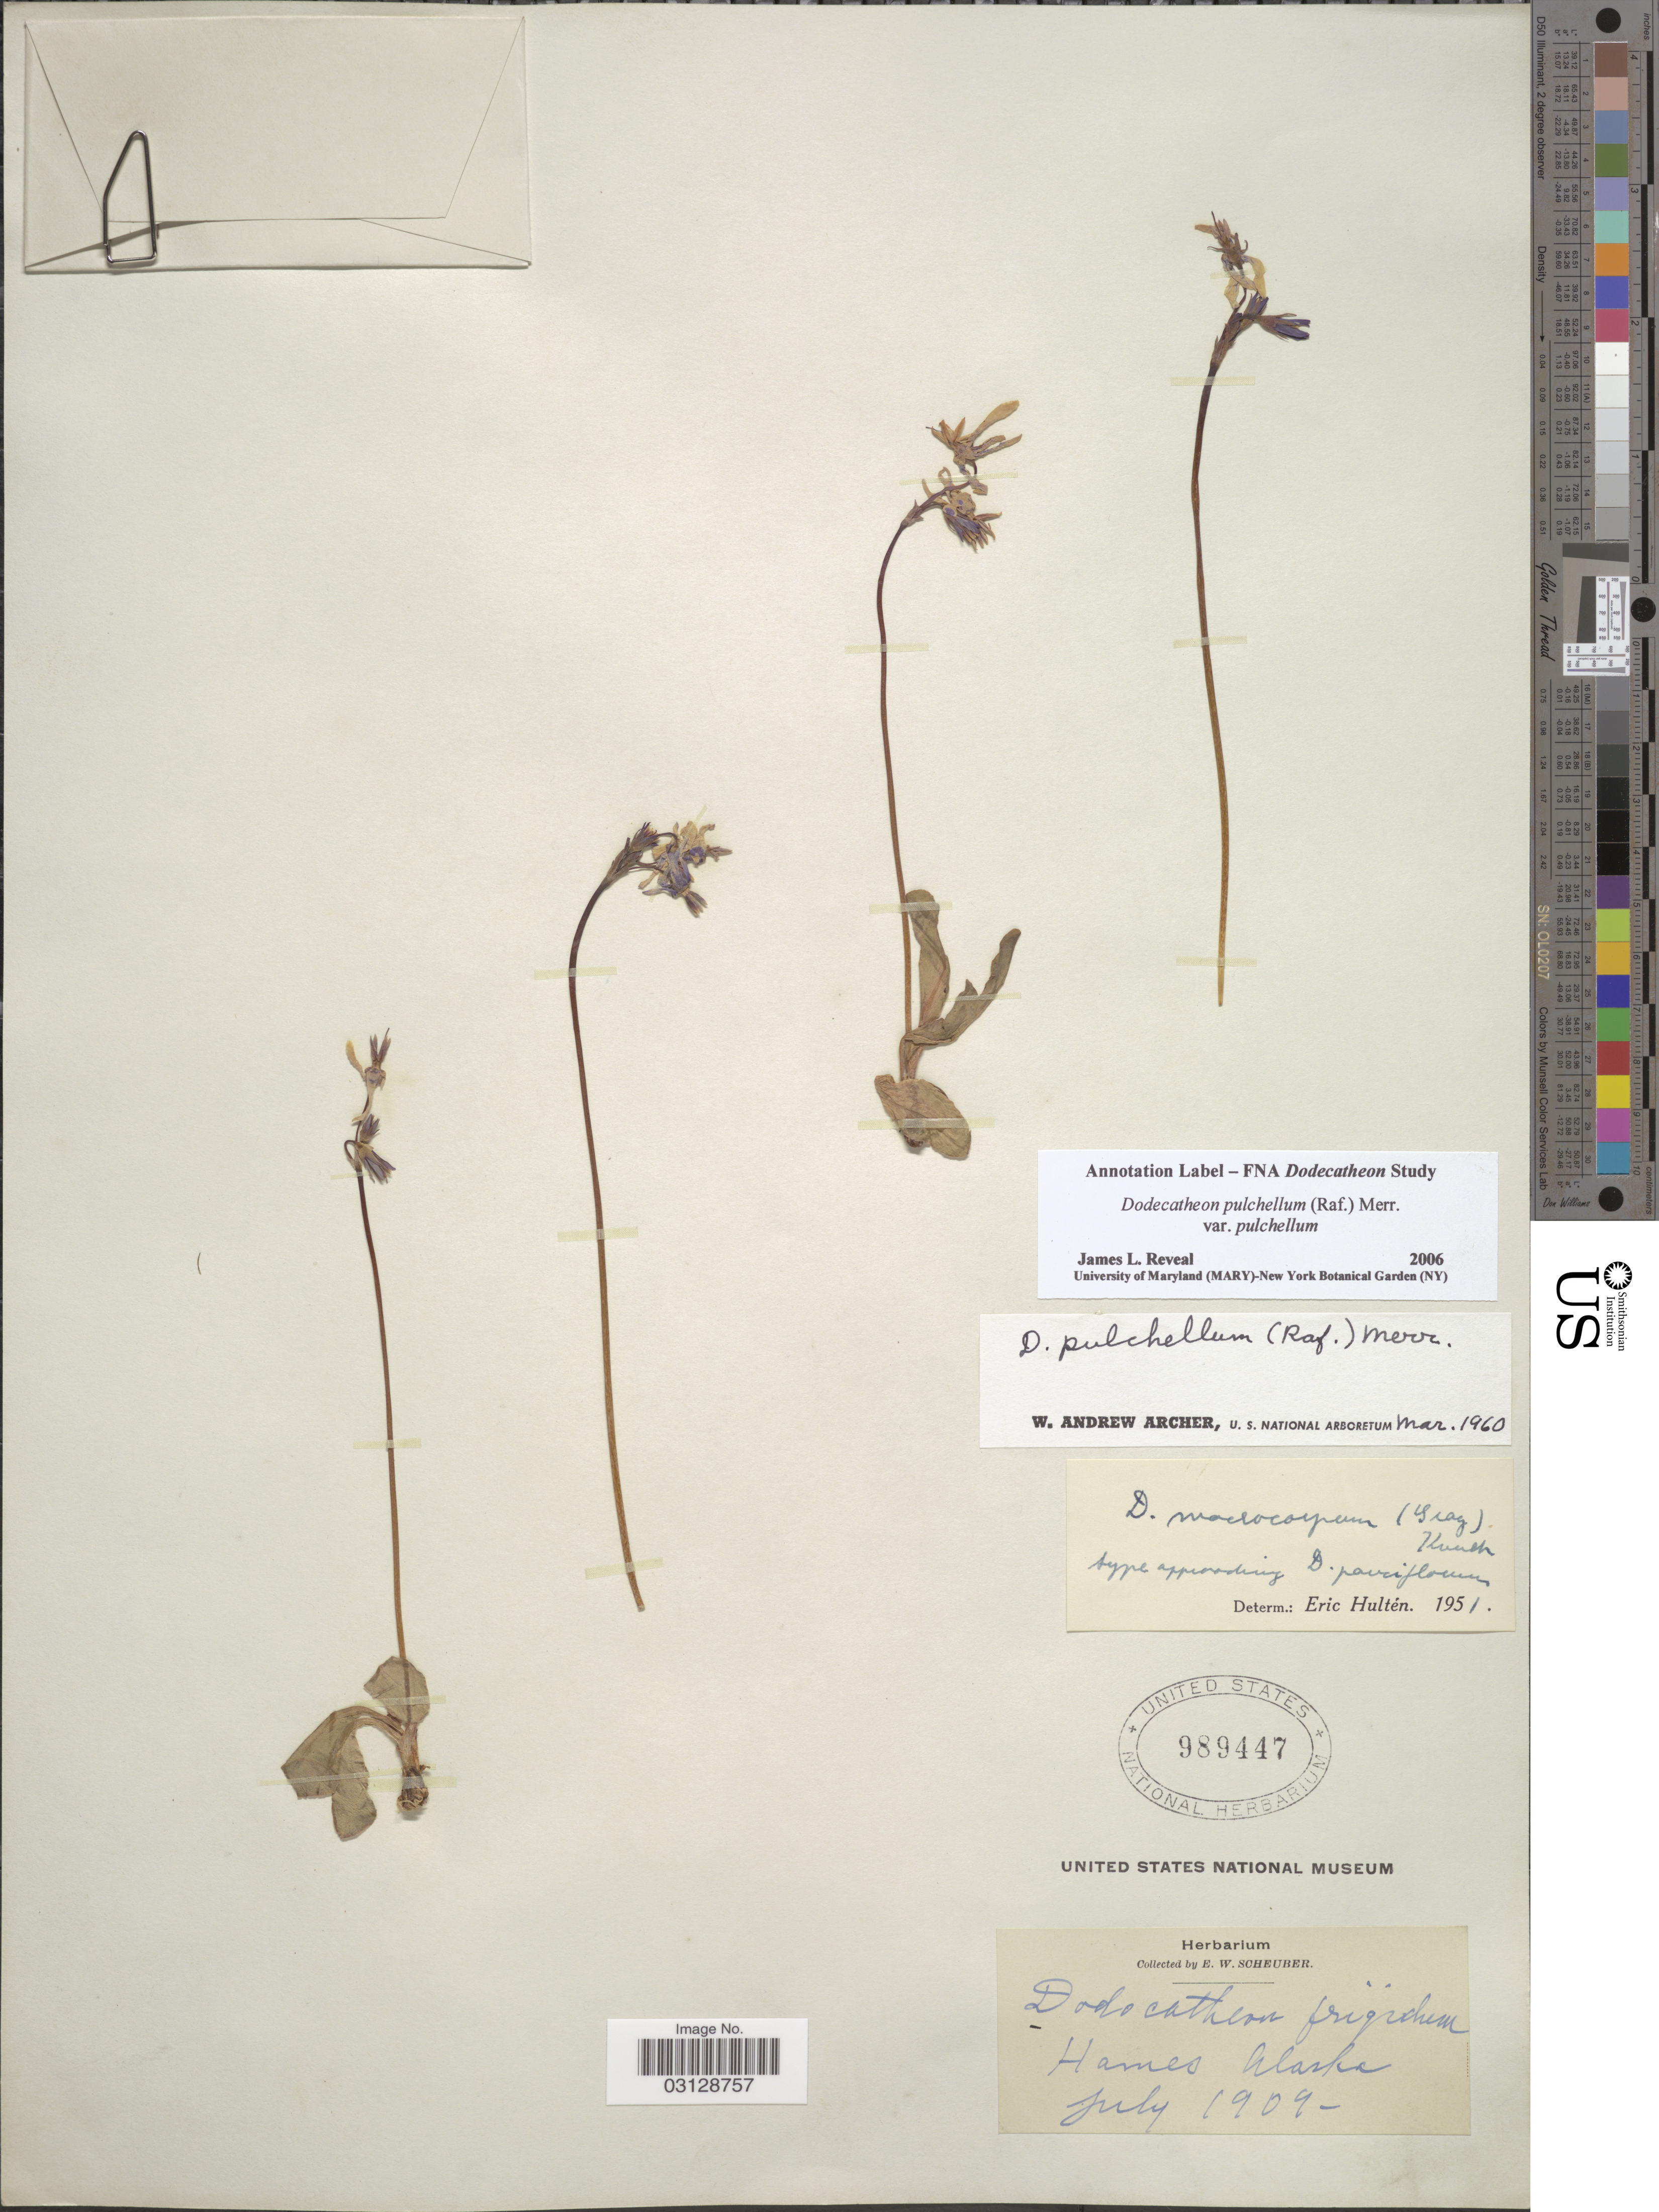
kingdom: Plantae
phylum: Tracheophyta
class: Magnoliopsida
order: Ericales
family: Primulaceae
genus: Dodecatheon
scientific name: Dodecatheon pulchellum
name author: (Raf.) Merr.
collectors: E. Scheuber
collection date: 1909-07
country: United States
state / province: Alaska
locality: Haines.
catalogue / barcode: US 989447